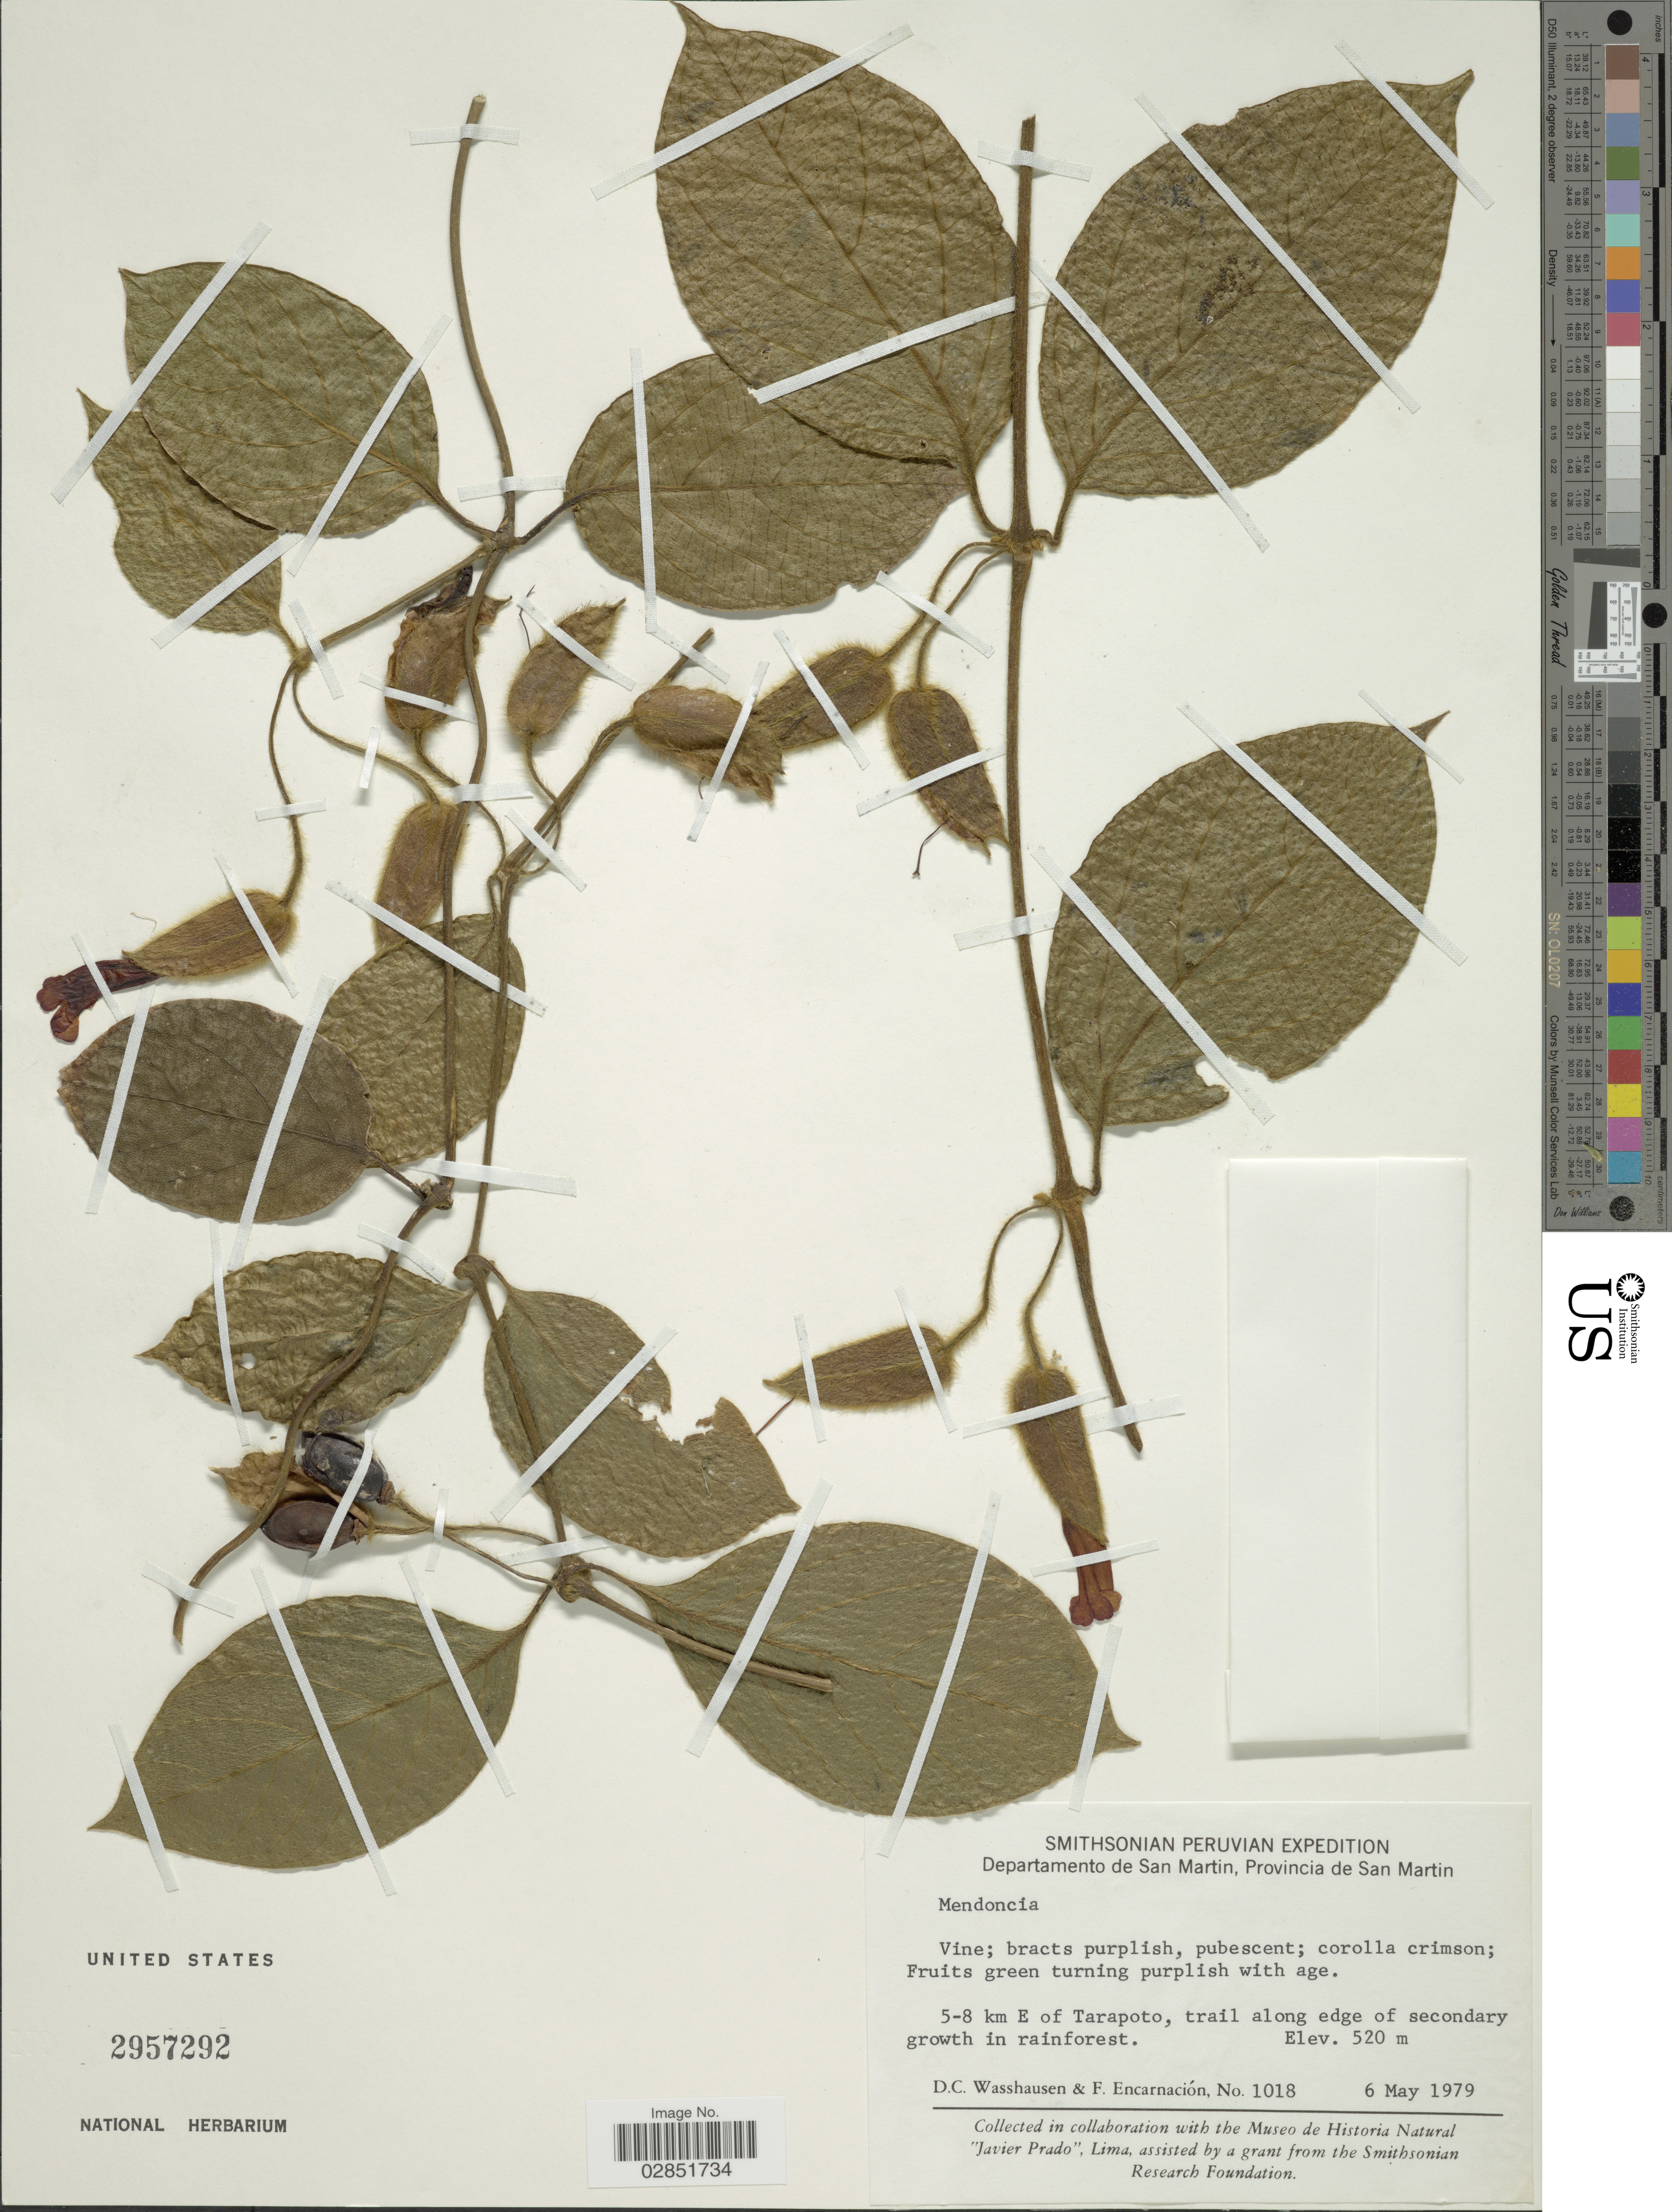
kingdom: Plantae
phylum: Tracheophyta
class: Magnoliopsida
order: Lamiales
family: Acanthaceae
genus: Mendoncia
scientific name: Mendoncia sp.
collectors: D. C. Wasshausen & F. Encarnación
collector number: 1018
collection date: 1979-05-06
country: Peru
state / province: San Martín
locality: Departamento de San Martin, Provincia de San Martin. 5-8 km E of Tarapoto.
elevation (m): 520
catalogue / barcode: US 2957292